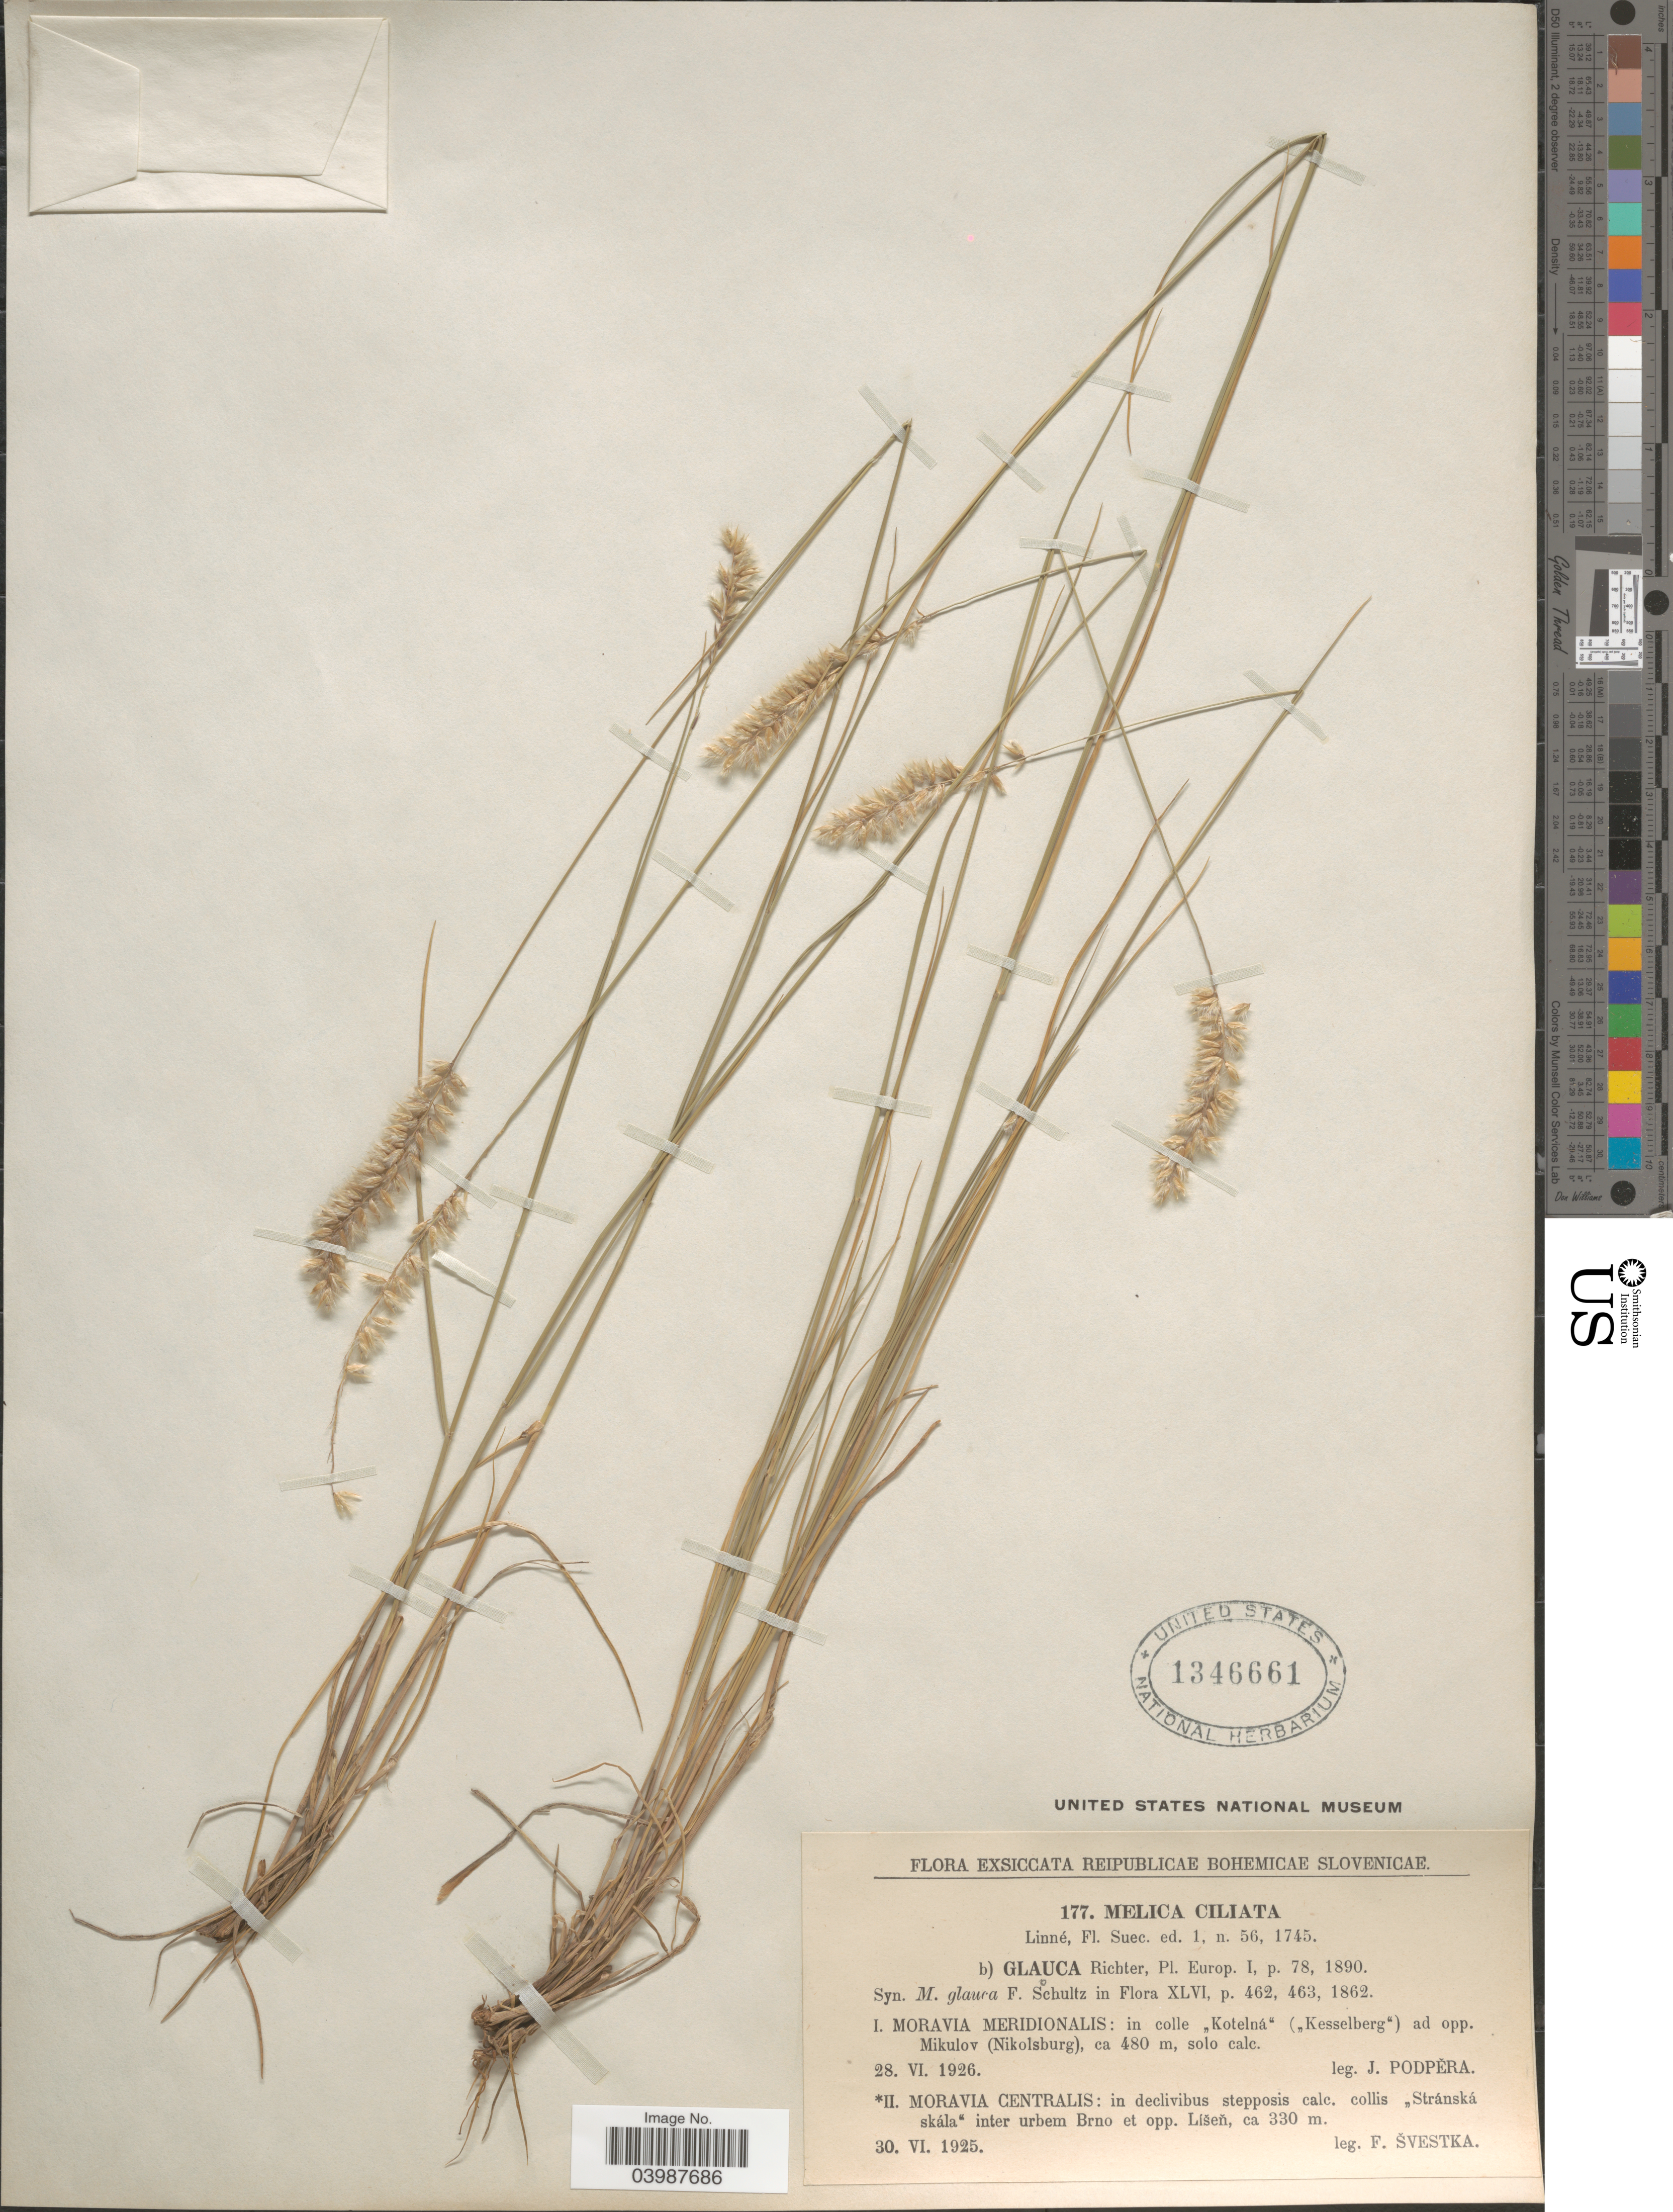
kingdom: Plantae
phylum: Tracheophyta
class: Liliopsida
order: Poales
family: Poaceae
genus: Melica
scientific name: Melica ciliata subsp. glauca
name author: (F.W. Schultz) Nyman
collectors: F. Svestka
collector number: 177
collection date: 1925-06-30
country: Czechia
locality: Reipublicae Bohemicae Slovenicae. Moravia Centralis: in declivibus stepposis calc. collis "Stránská skála" inter urbem Brno et opp. Lišeň.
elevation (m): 330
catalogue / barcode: US 1346661